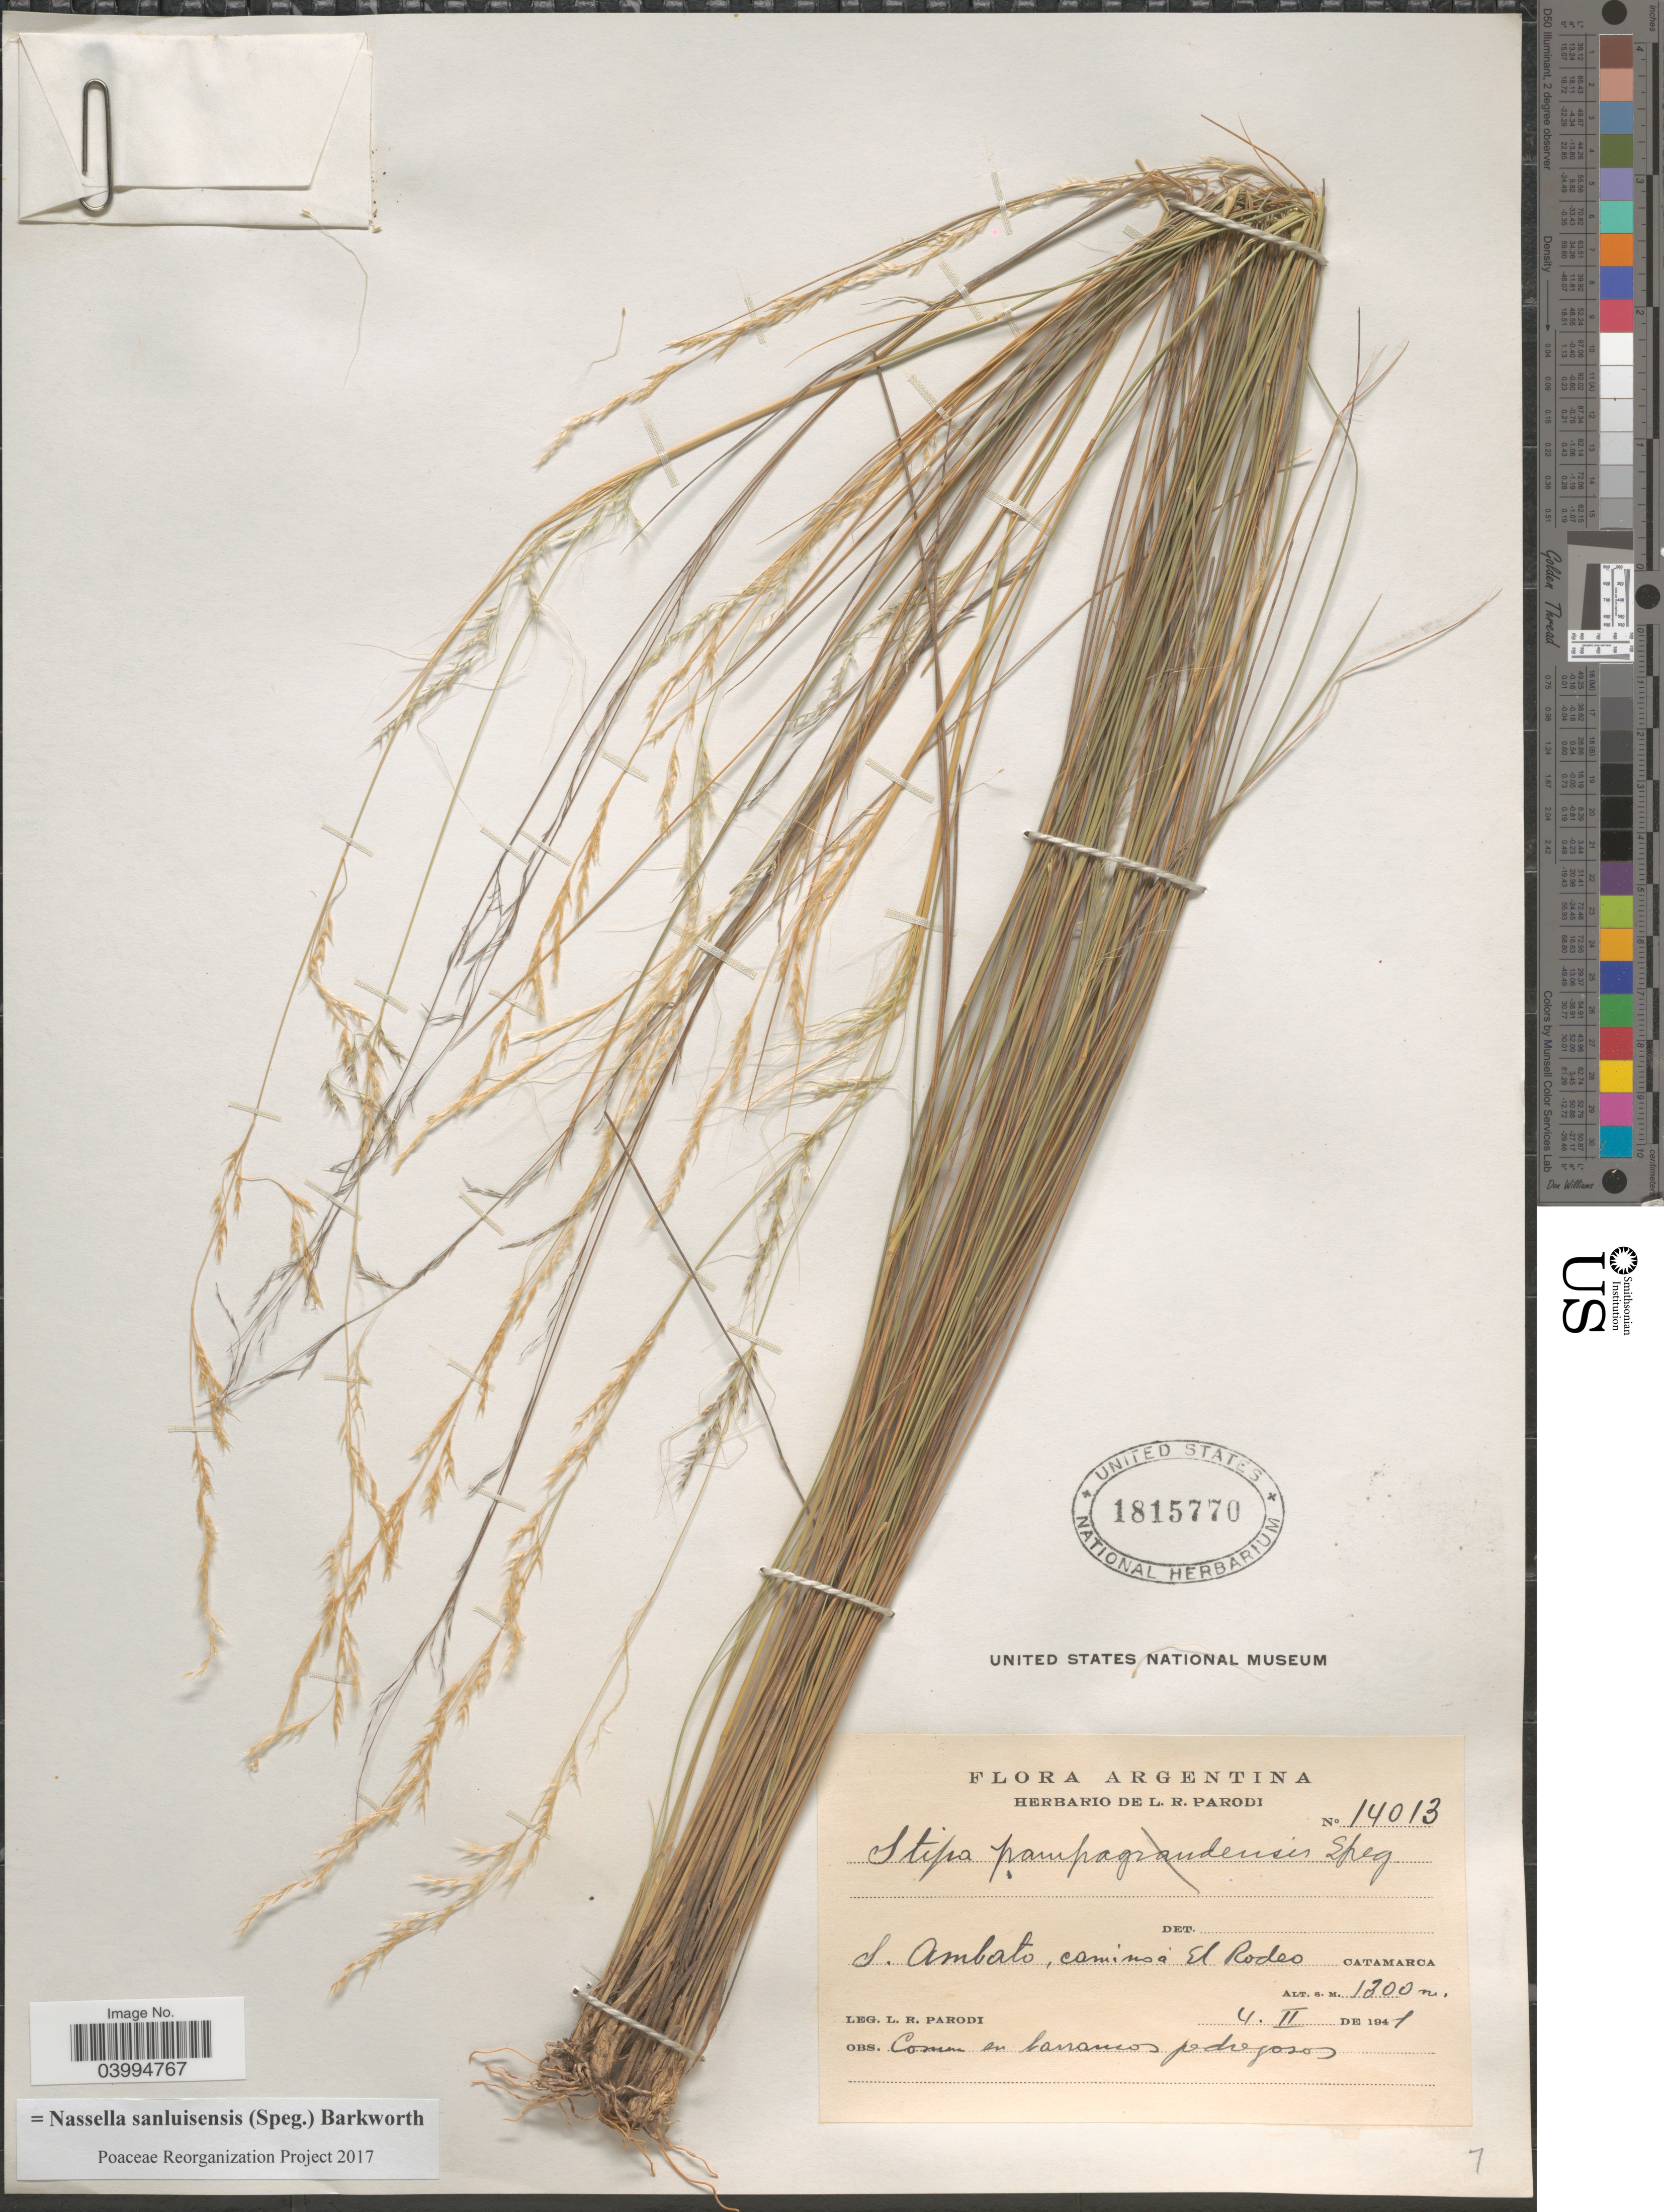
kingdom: Plantae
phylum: Tracheophyta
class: Liliopsida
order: Poales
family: Poaceae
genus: Nassella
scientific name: Nassella sanluisensis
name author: (Speg.) Barkworth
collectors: L. R. Parodi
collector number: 14013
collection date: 1941-02-04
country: Argentina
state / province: Catamarca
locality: S. Ambato, camino a El Rodeo.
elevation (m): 1300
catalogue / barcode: US 1815770